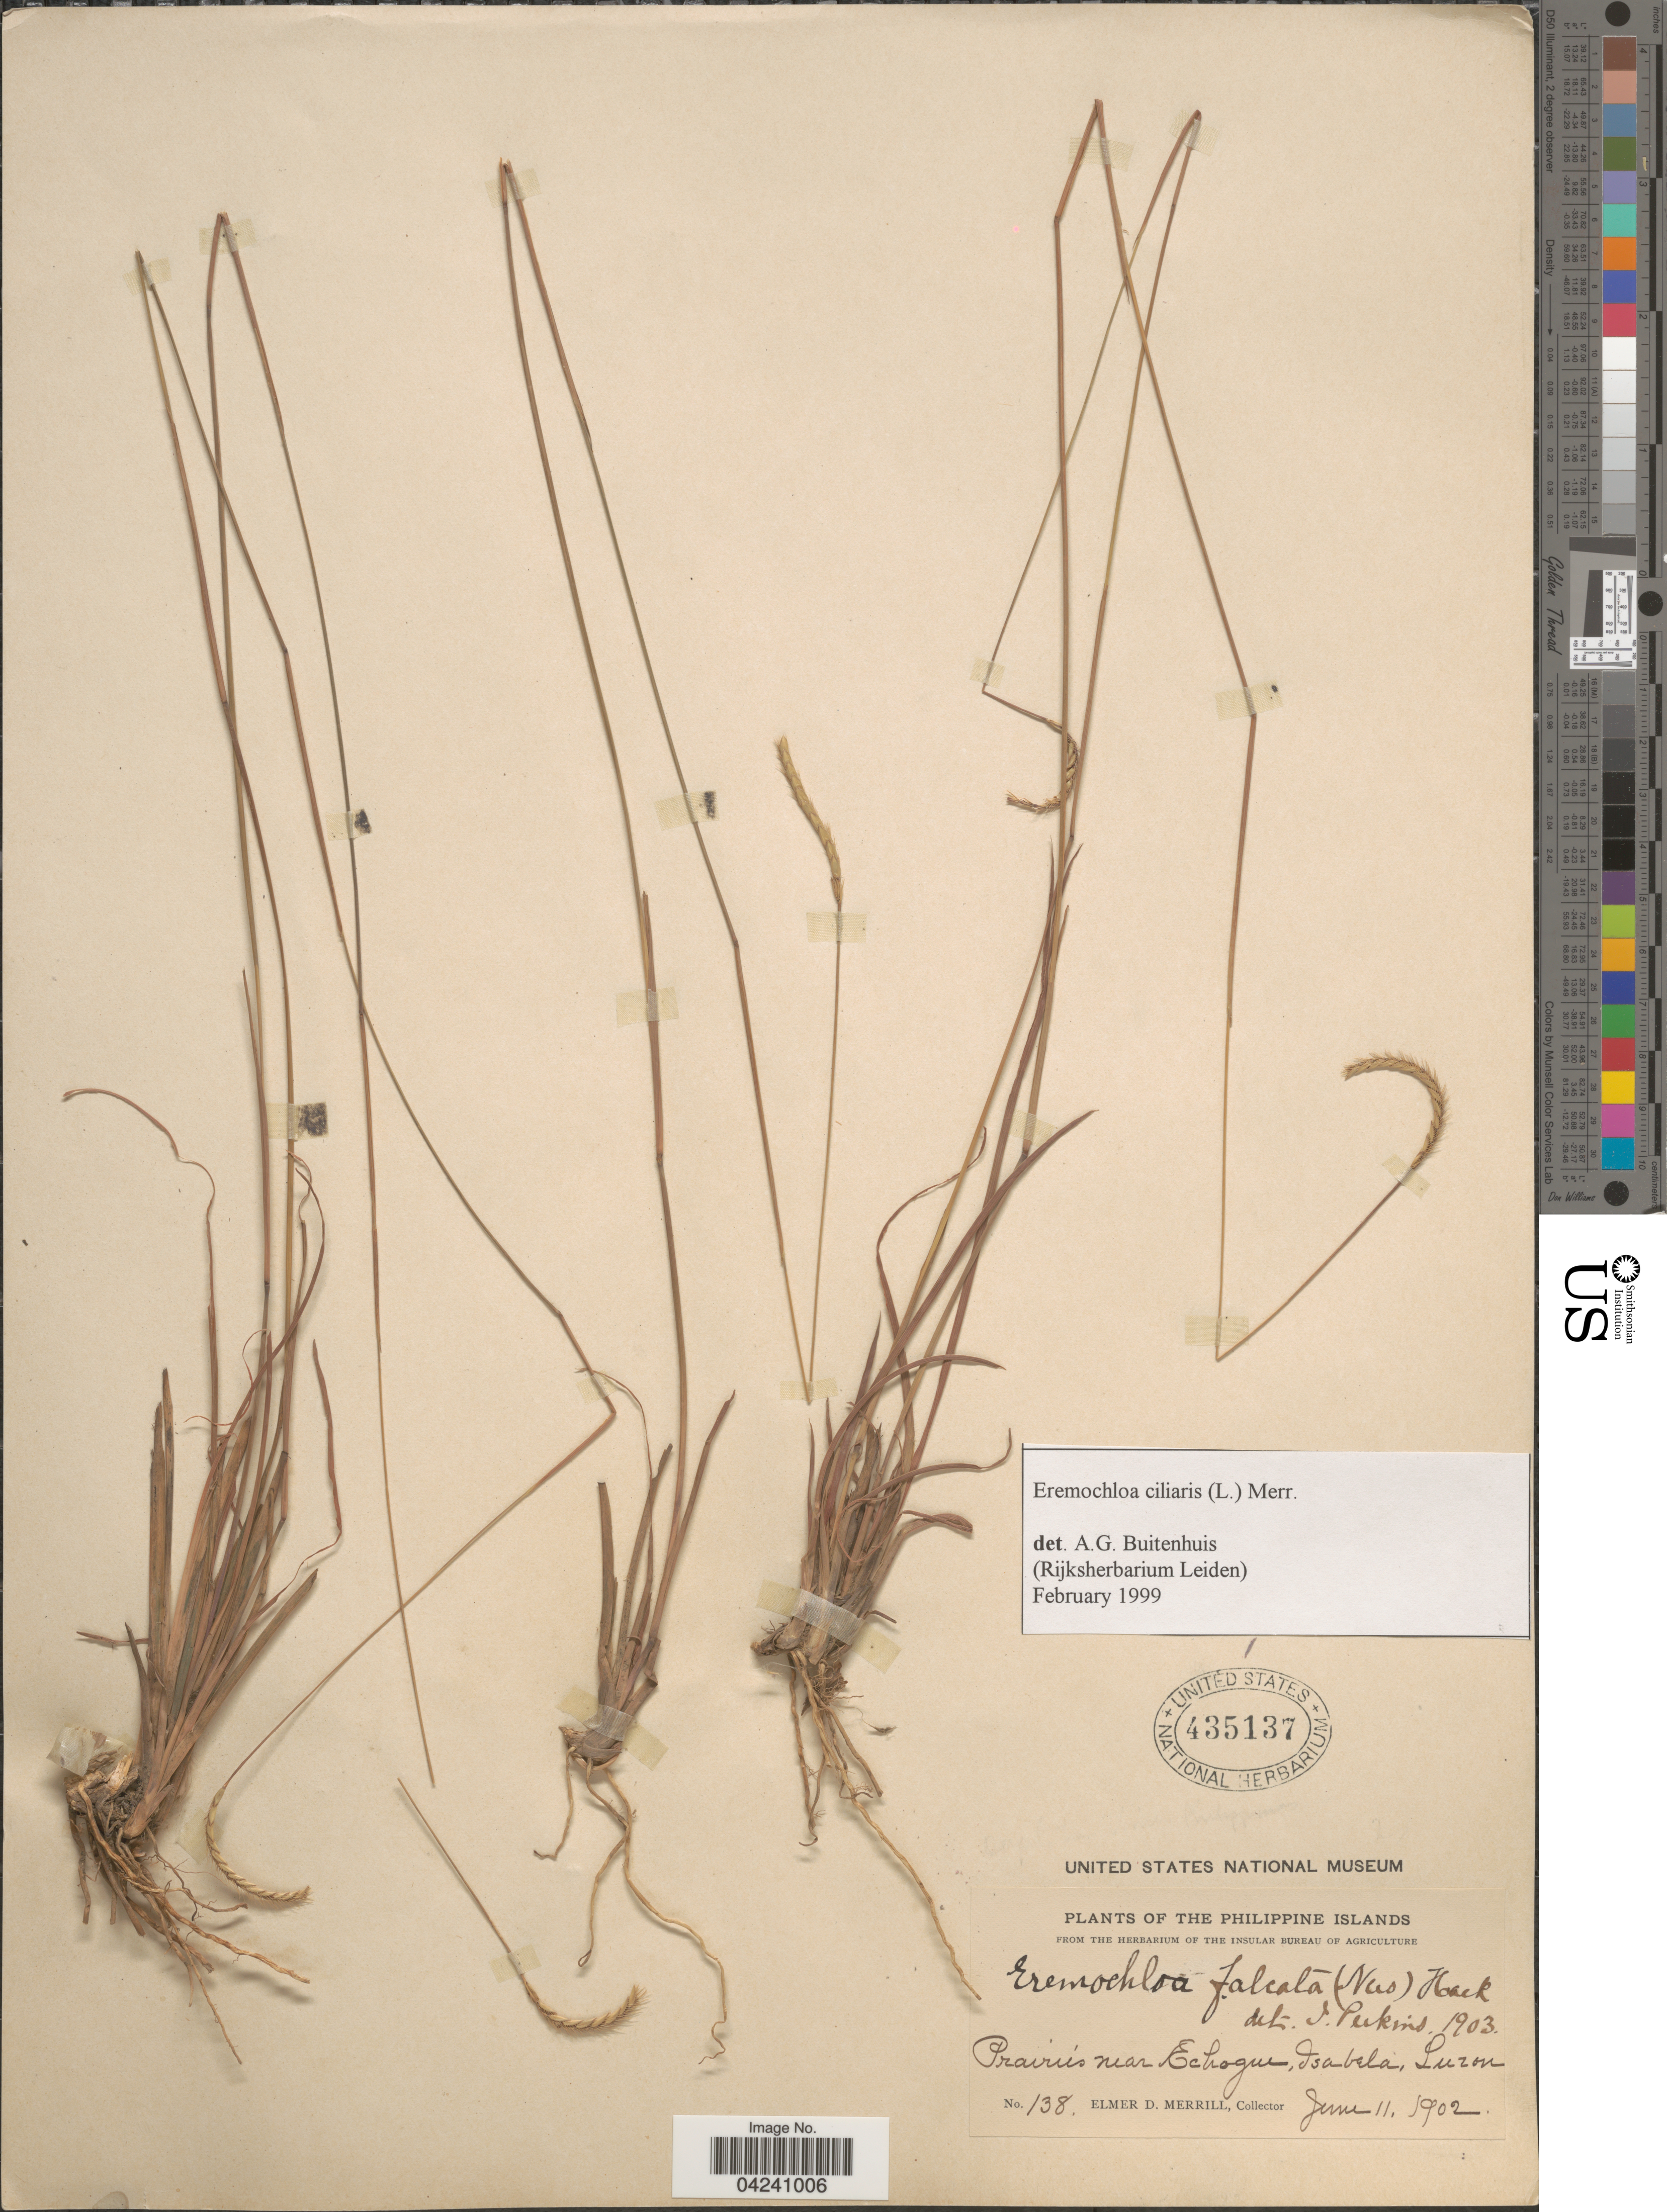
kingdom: Plantae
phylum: Tracheophyta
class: Liliopsida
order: Poales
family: Poaceae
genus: Eremochloa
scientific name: Eremochloa ciliaris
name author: (L.) Merr.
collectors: E. D. Merrill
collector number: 138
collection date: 1902-06-11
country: Philippines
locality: Philippine Islands. Prairies near Echogue, Isabela, Luzon.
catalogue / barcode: US 435137